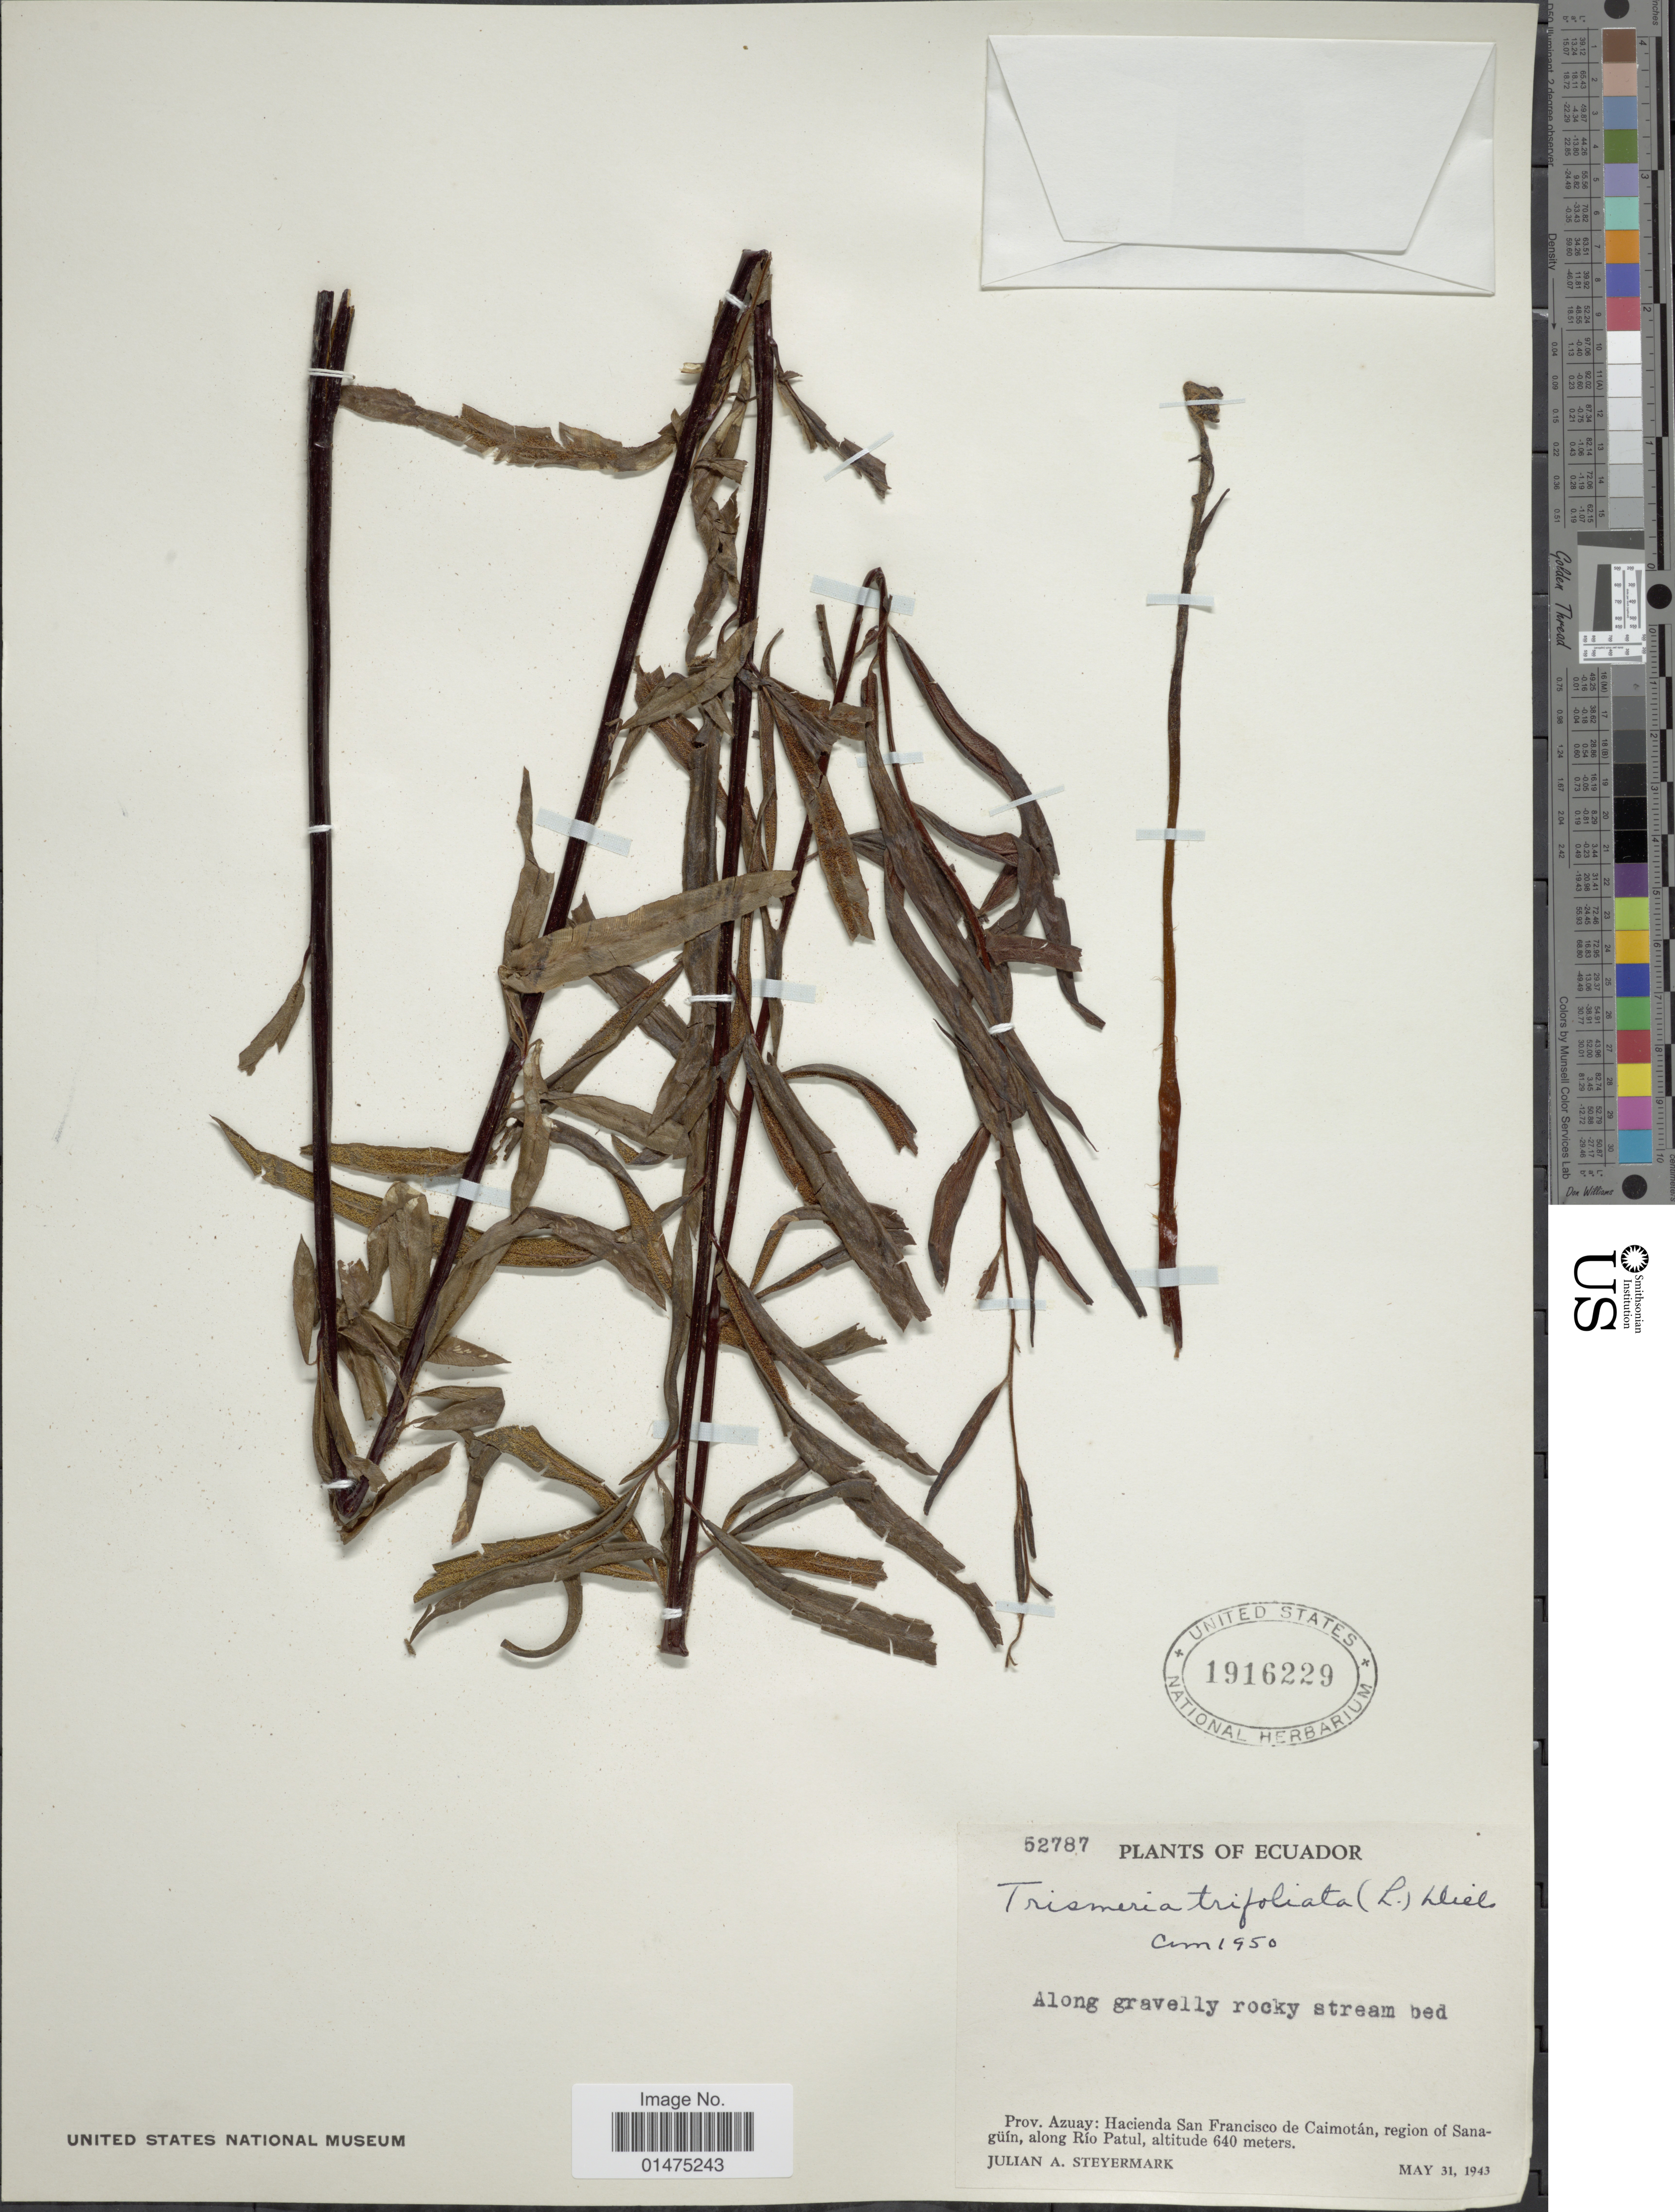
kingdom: Plantae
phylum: Tracheophyta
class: Polypodiopsida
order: Polypodiales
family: Pteridaceae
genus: Pityrogramma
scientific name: Pityrogramma trifoliata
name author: (L.) R.M. Tryon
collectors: J. Steyermark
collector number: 52787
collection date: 1943-05-31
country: Ecuador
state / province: Azuay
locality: Hacienda San Francisco de Caimotán, region of Sanaguin, along Río Patul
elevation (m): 640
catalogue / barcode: US 1916229